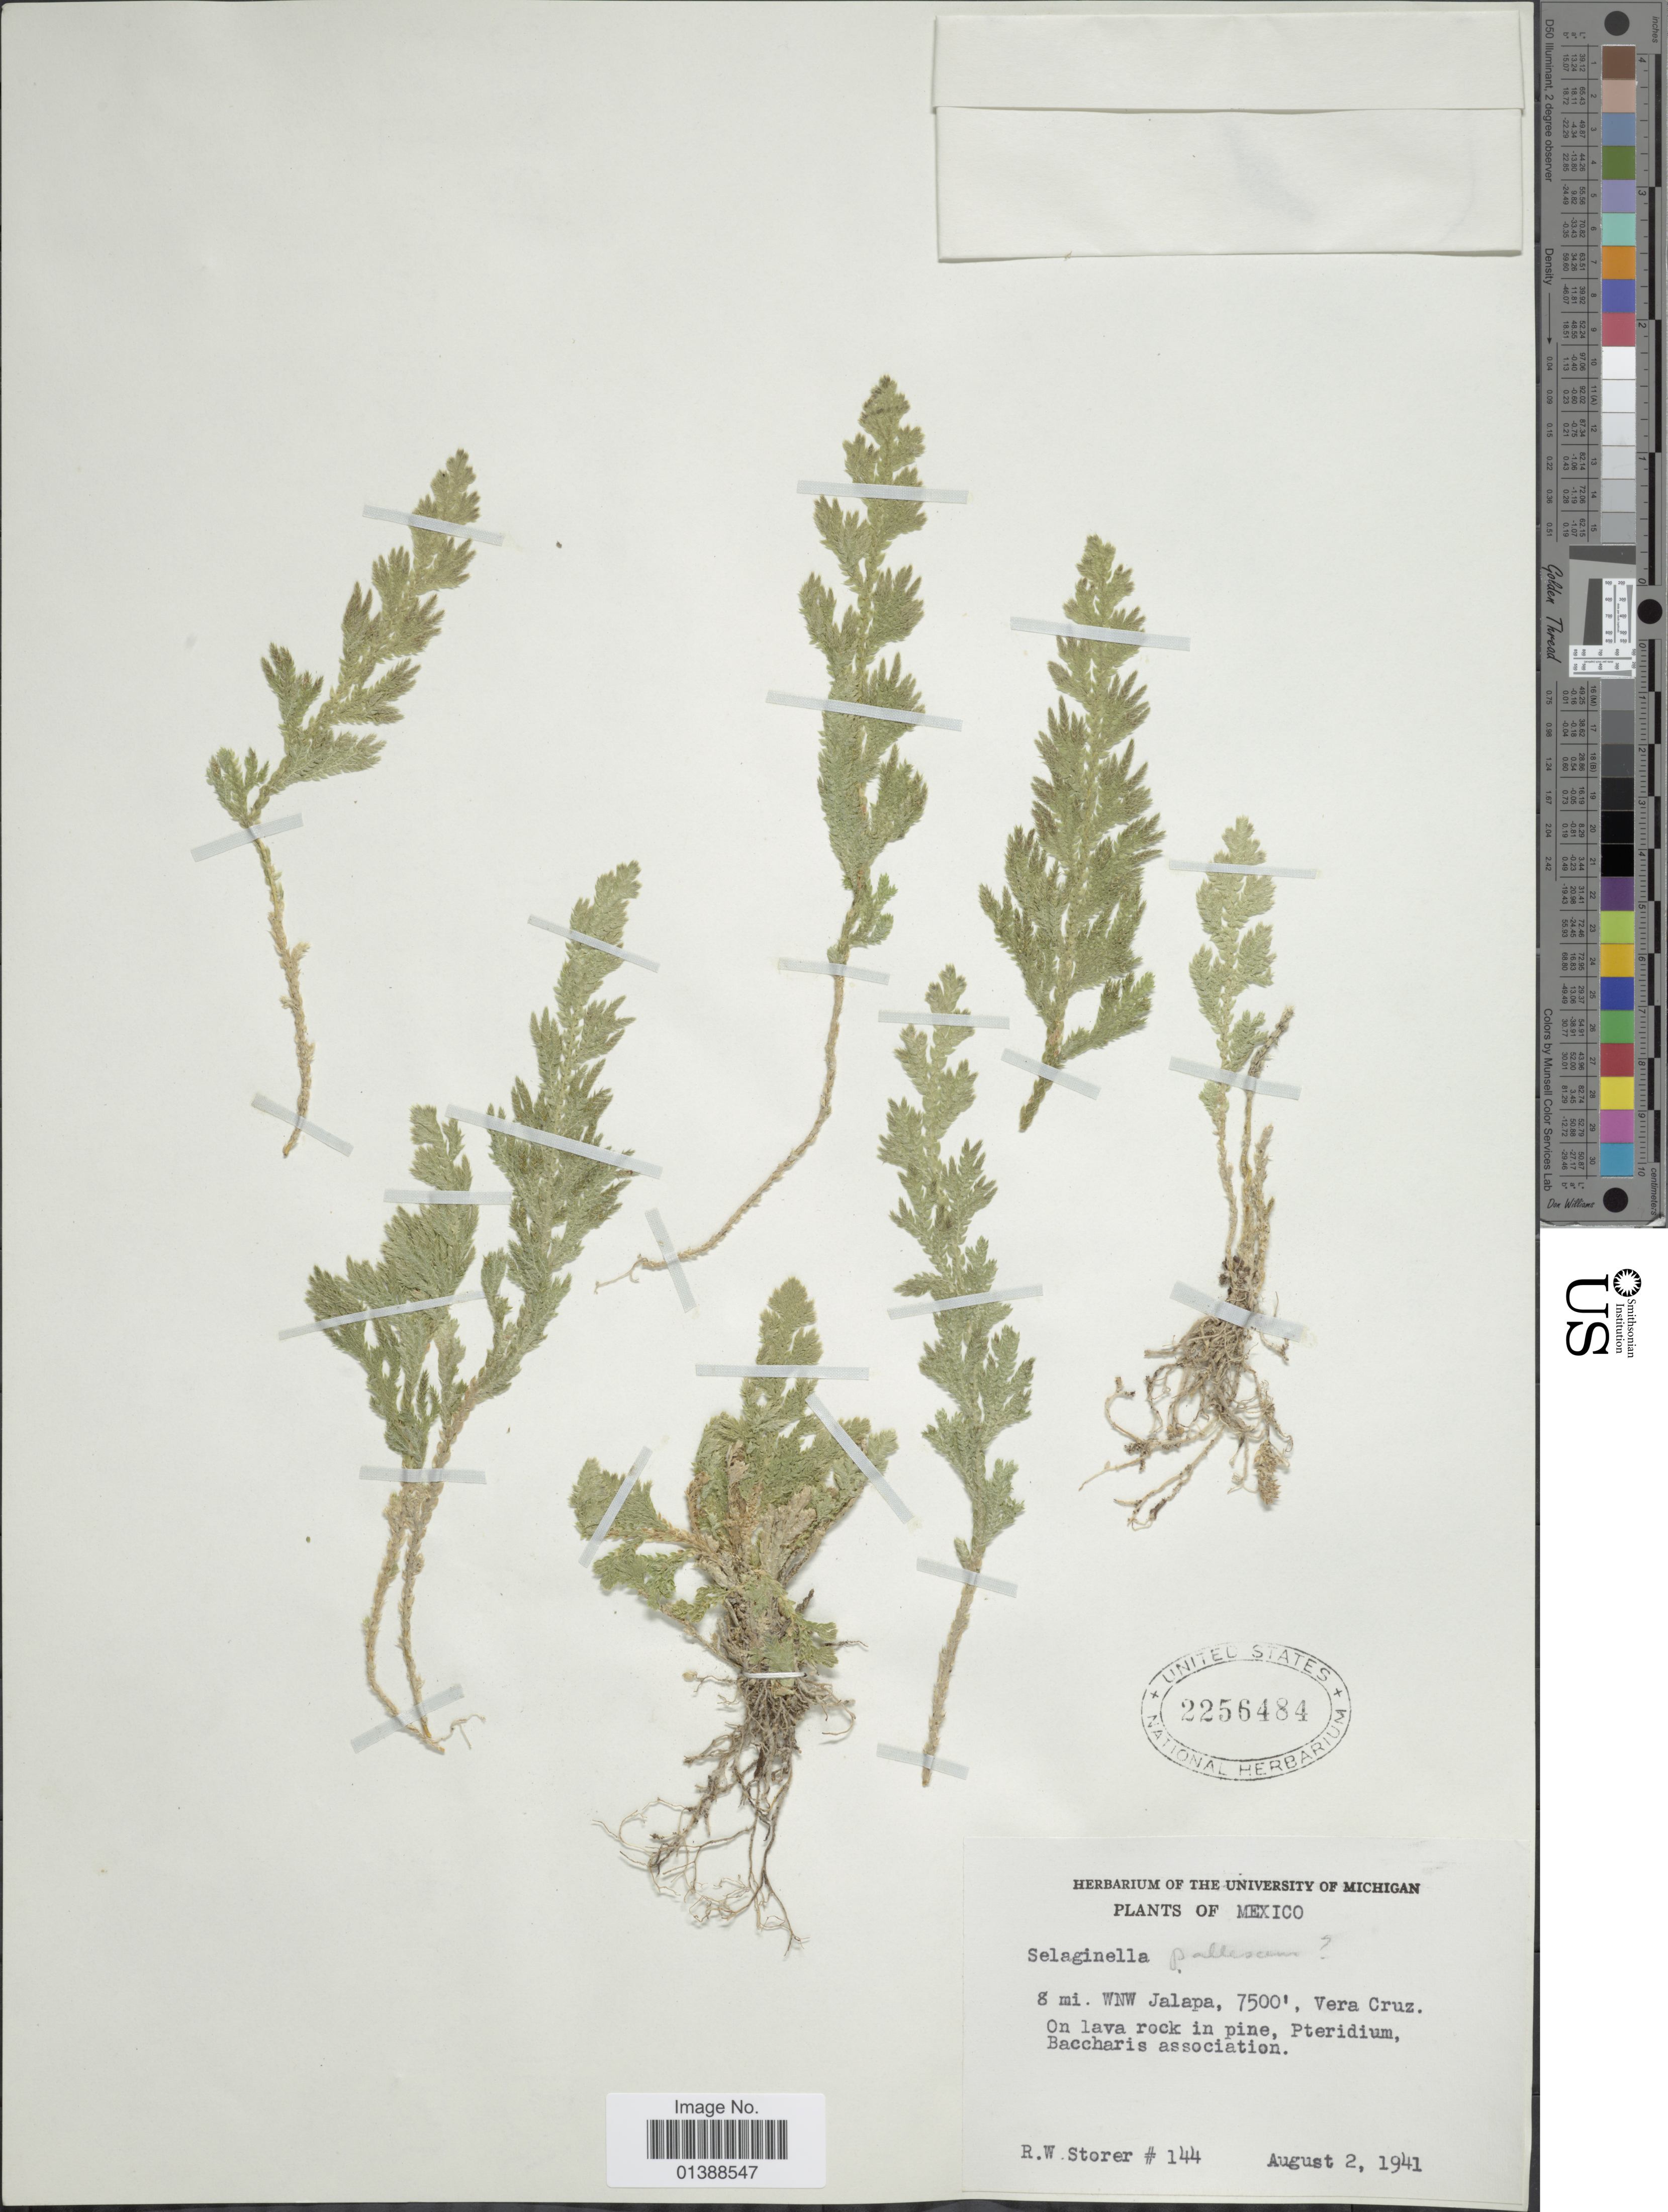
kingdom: Plantae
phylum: Tracheophyta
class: Lycopodiopsida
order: Selaginellales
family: Selaginellaceae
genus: Selaginella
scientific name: Selaginella pallescens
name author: (C. Presl) Spring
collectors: R. Storer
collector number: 144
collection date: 1941-08-02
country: Mexico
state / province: Veracruz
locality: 8 mi WNW Jalapa, Vera Cruz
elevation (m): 2286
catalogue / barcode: US 2256484